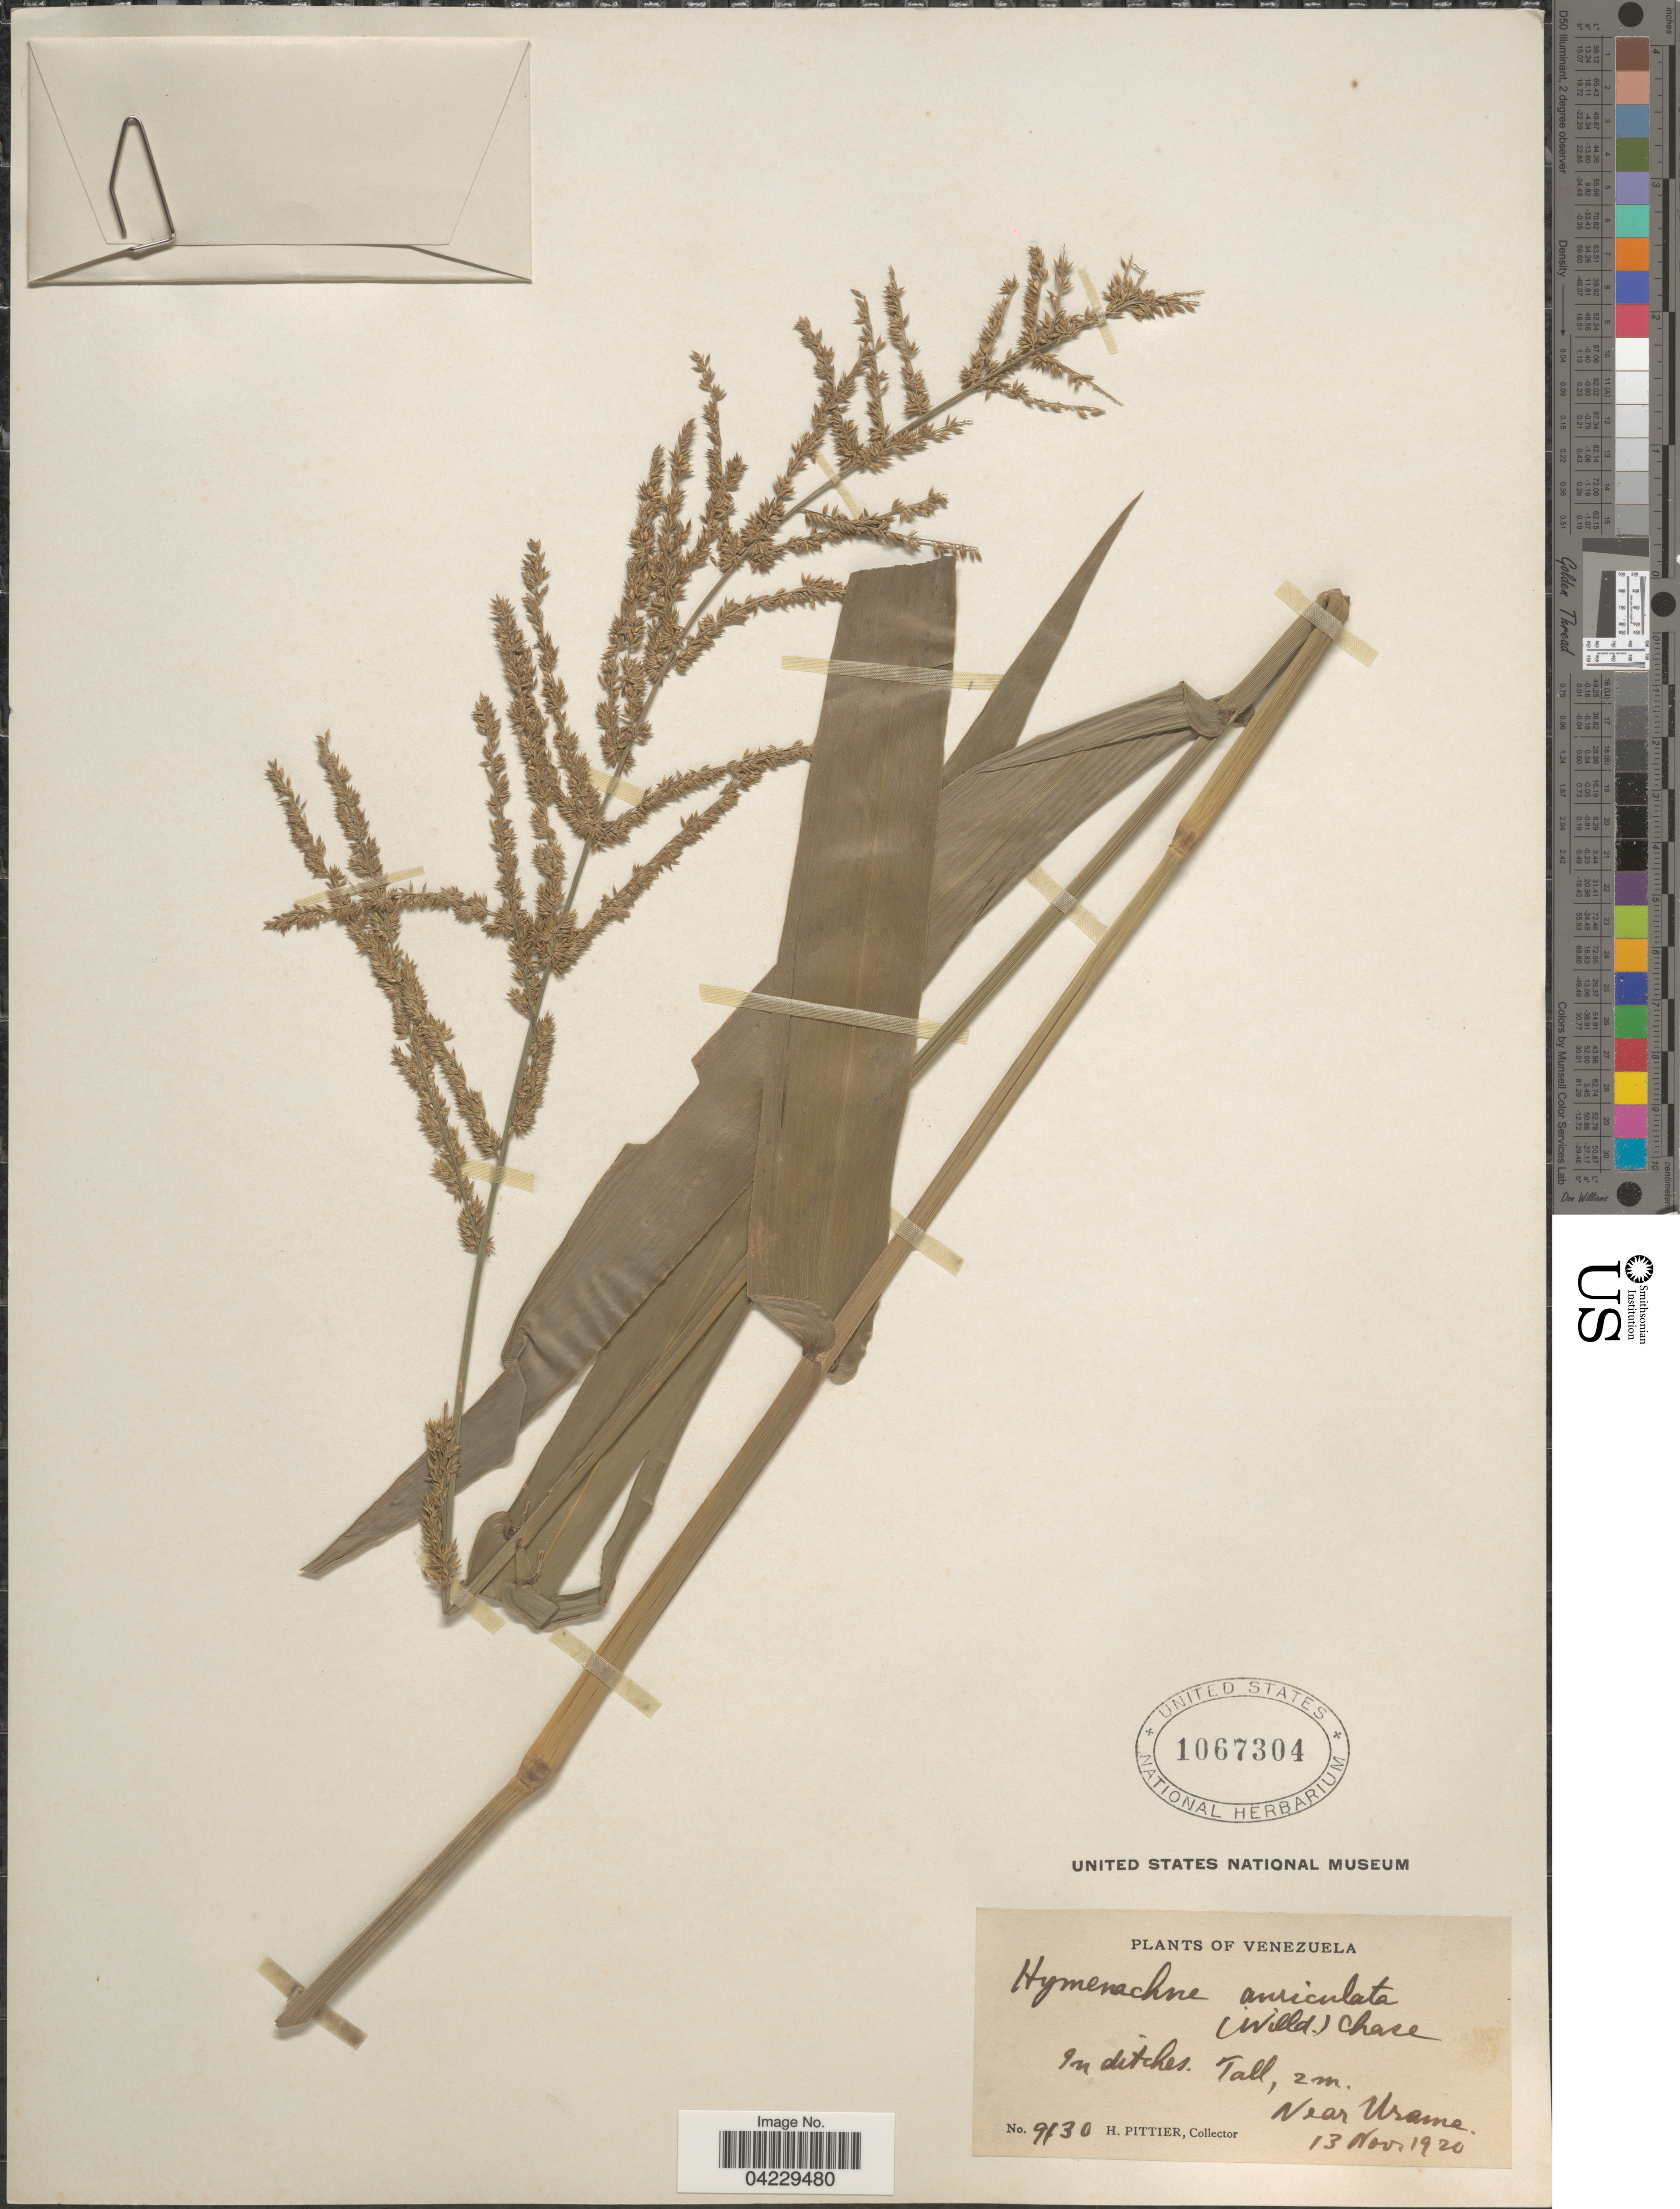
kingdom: Plantae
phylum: Tracheophyta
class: Liliopsida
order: Poales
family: Poaceae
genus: Hymenachne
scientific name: Hymenachne donacifolia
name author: (Raddi) Chase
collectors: H. F. Pittier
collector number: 9130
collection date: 1920-11-13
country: Venezuela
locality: Near Urama.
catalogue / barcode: US 1067304